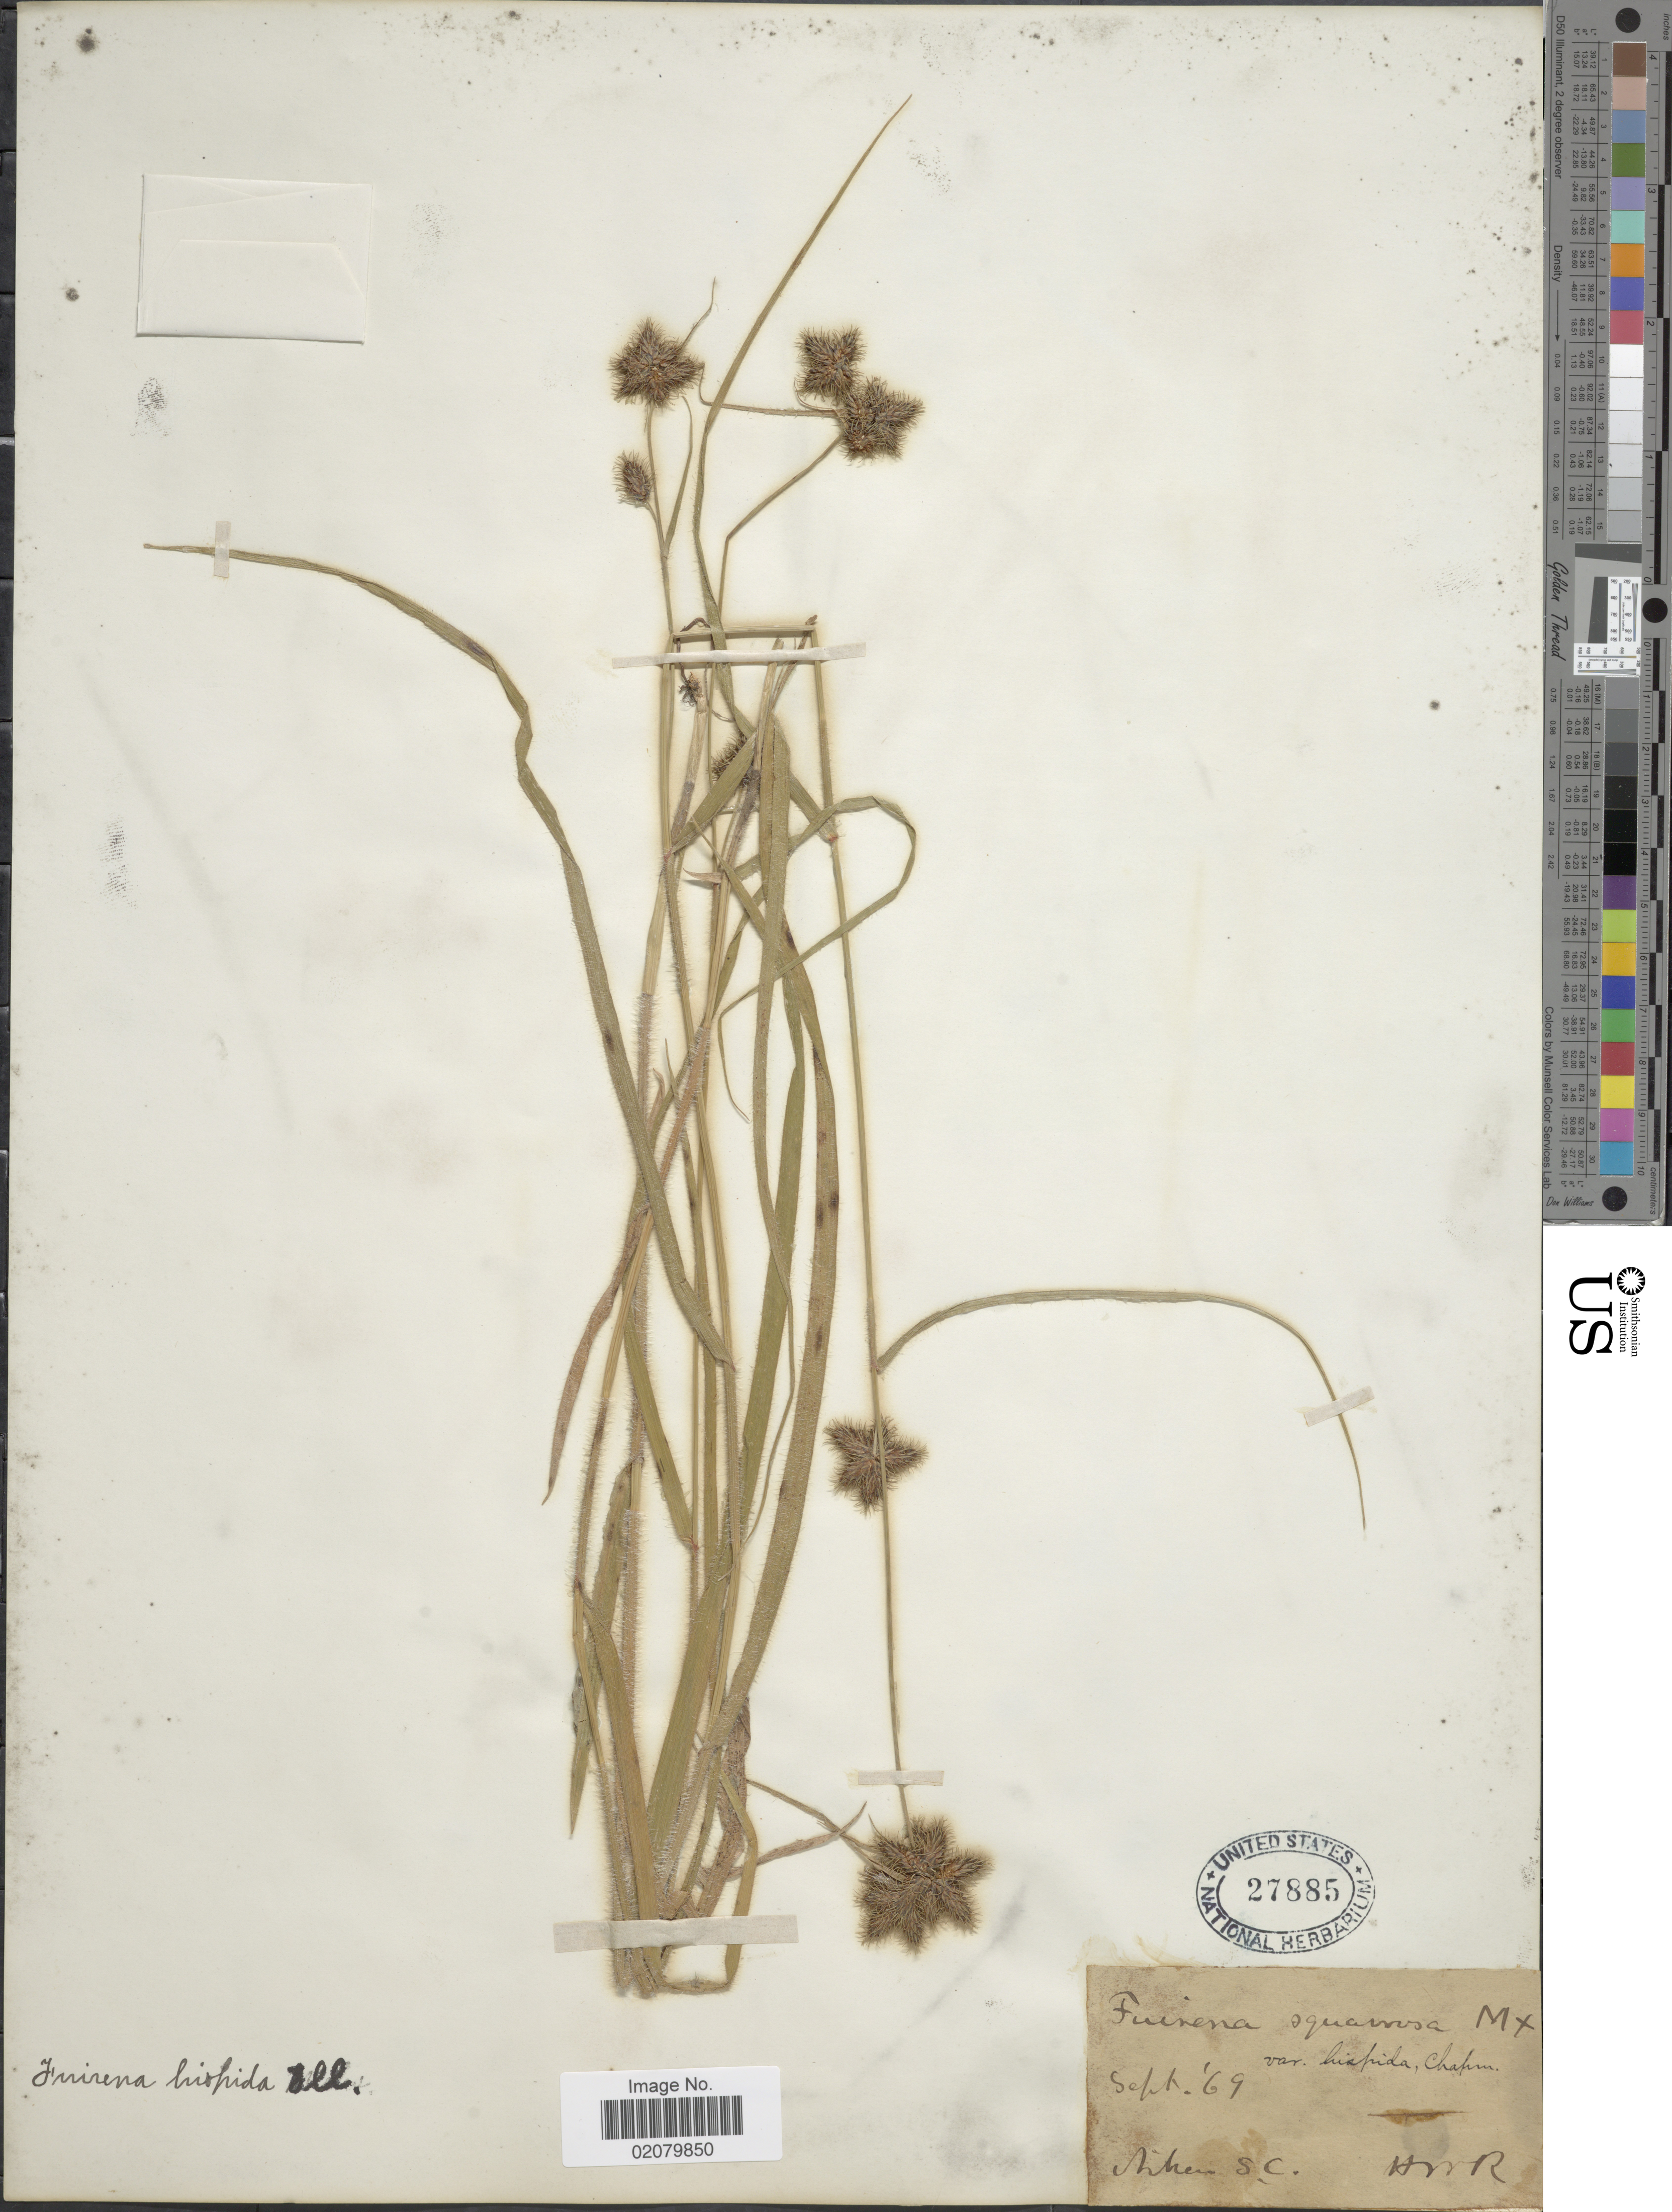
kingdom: Plantae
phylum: Tracheophyta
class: Liliopsida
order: Poales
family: Cyperaceae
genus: Fuirena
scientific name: Fuirena squarrosa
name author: Michx.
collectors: H. W. R.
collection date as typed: Transcribed d/m/y: /9/69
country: United States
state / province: South Carolina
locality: Aiken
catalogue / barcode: US 27885